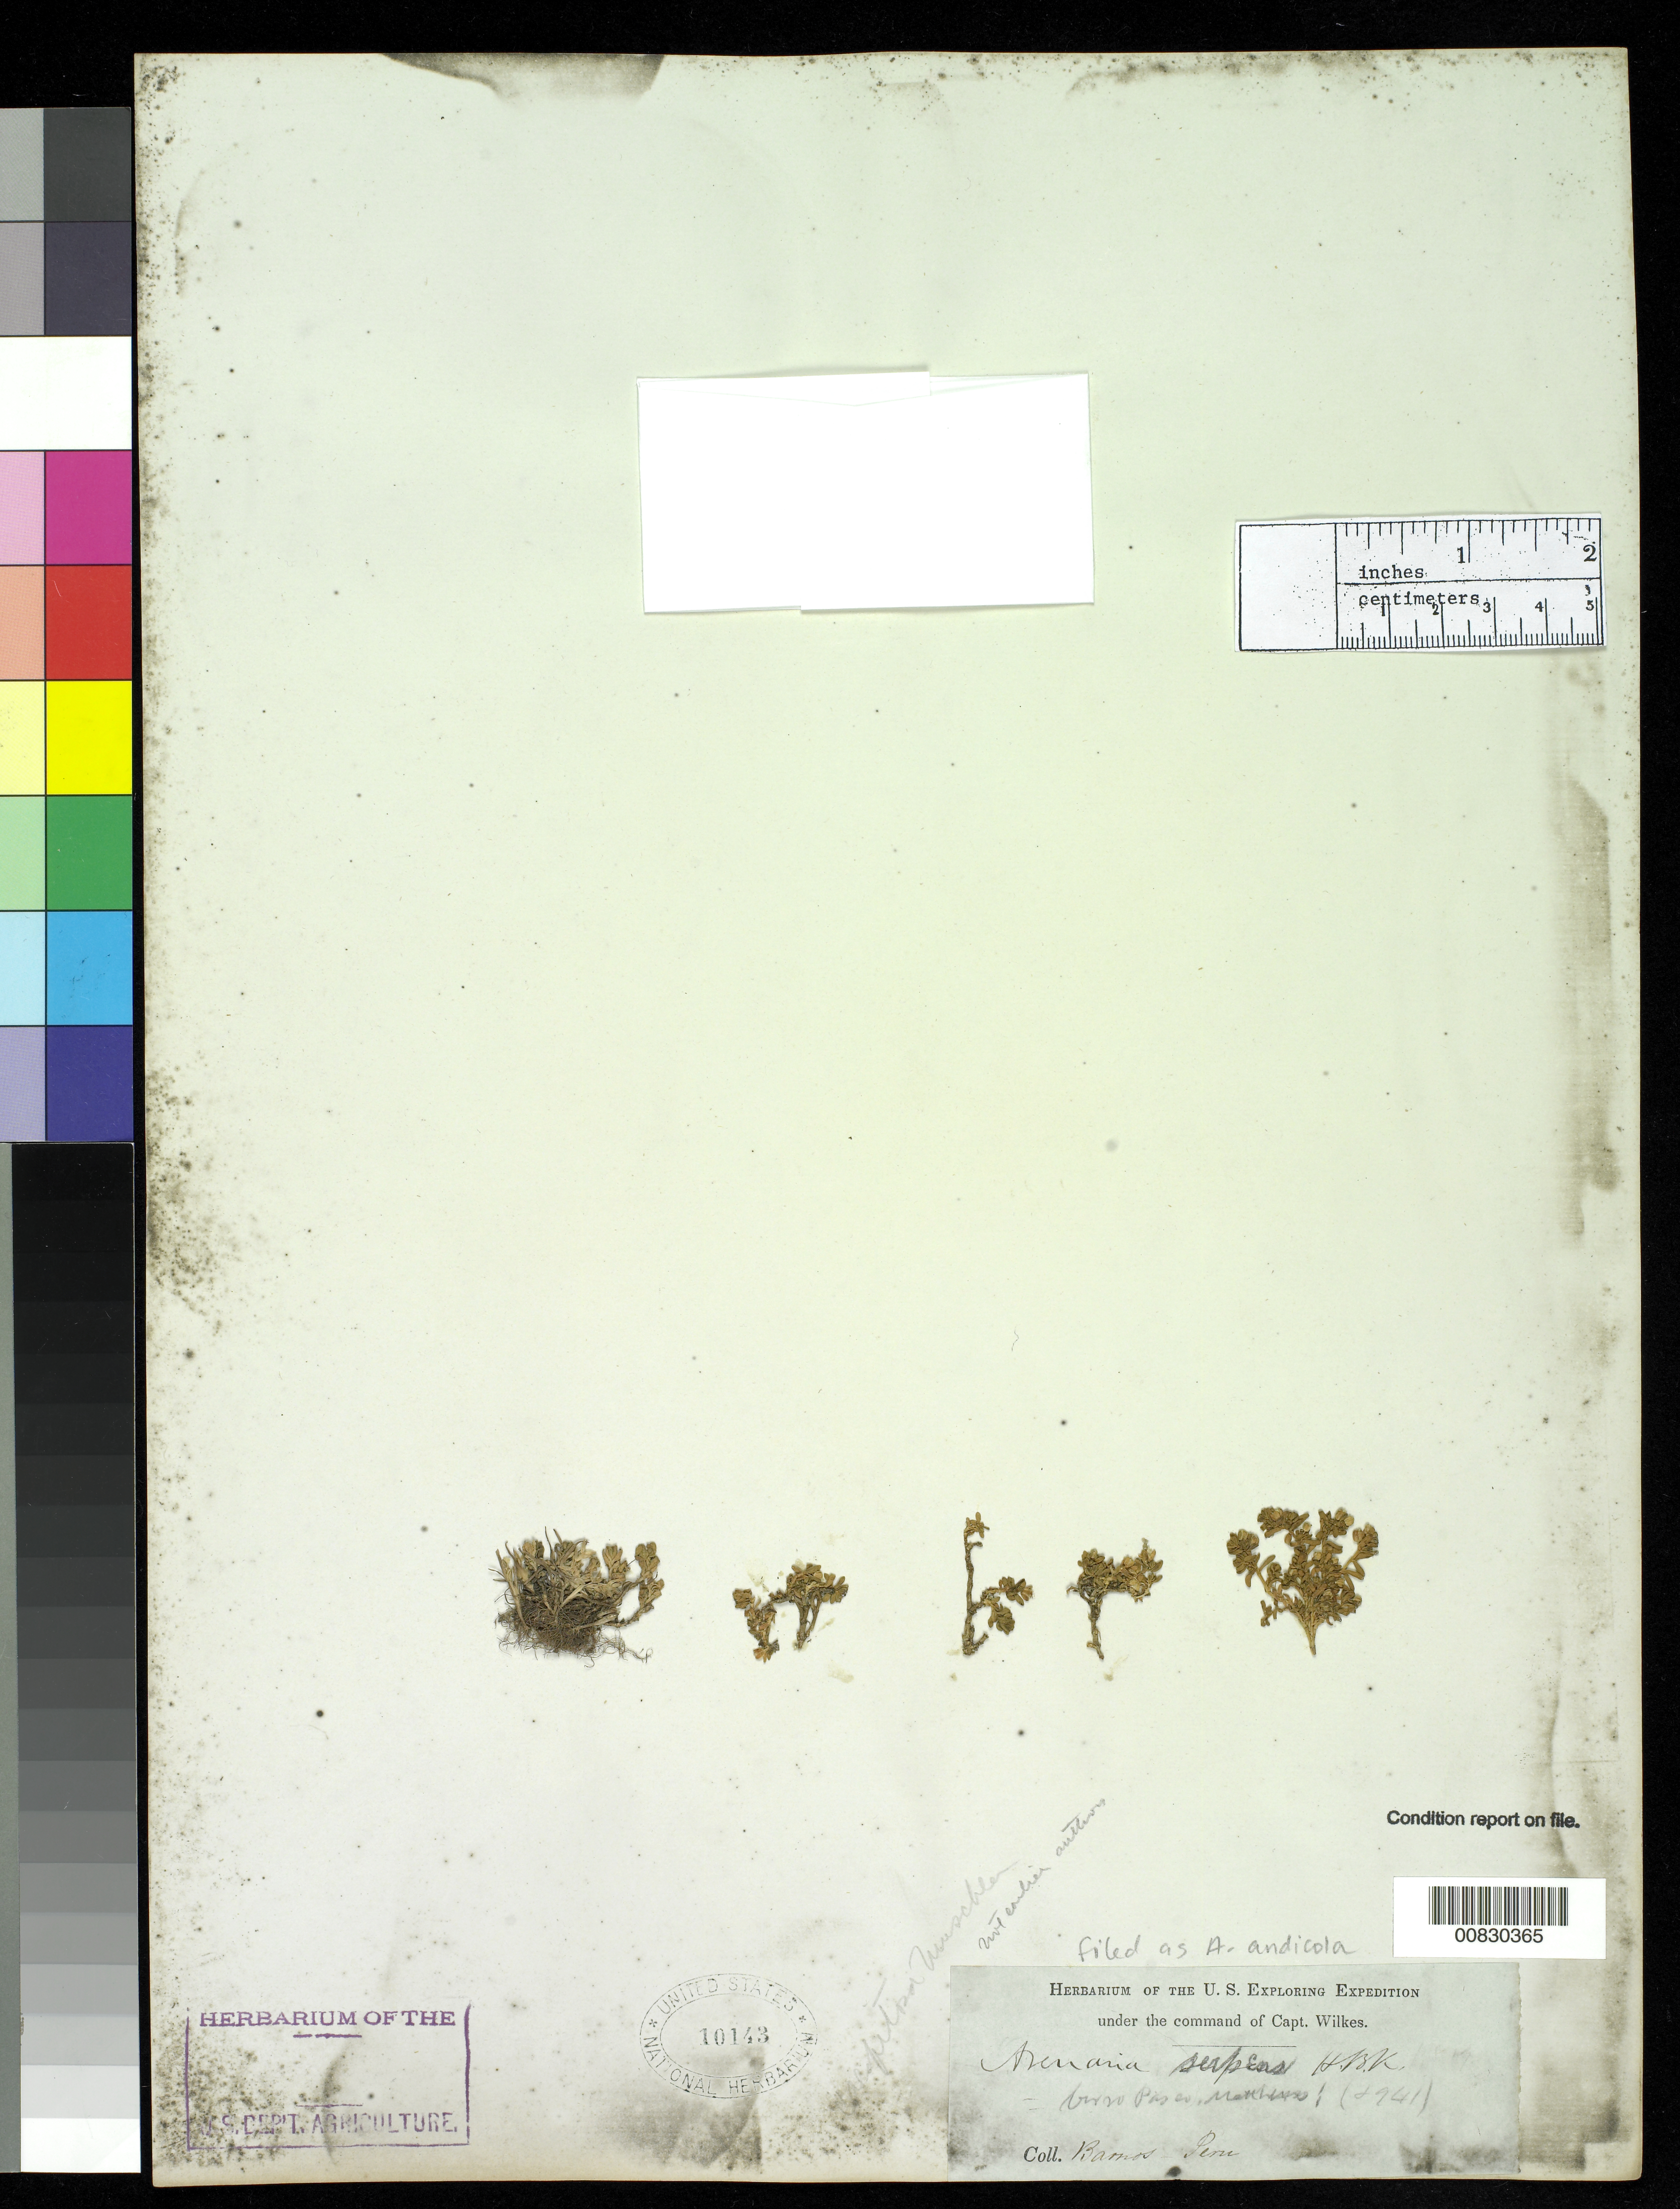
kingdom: Plantae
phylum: Tracheophyta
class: Magnoliopsida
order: Caryophyllales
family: Caryophyllaceae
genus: Arenaria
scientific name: Arenaria serpens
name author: Kunth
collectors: Wilkes Explor. Exped.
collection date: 1838/1842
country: Peru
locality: Banos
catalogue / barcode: US 10143